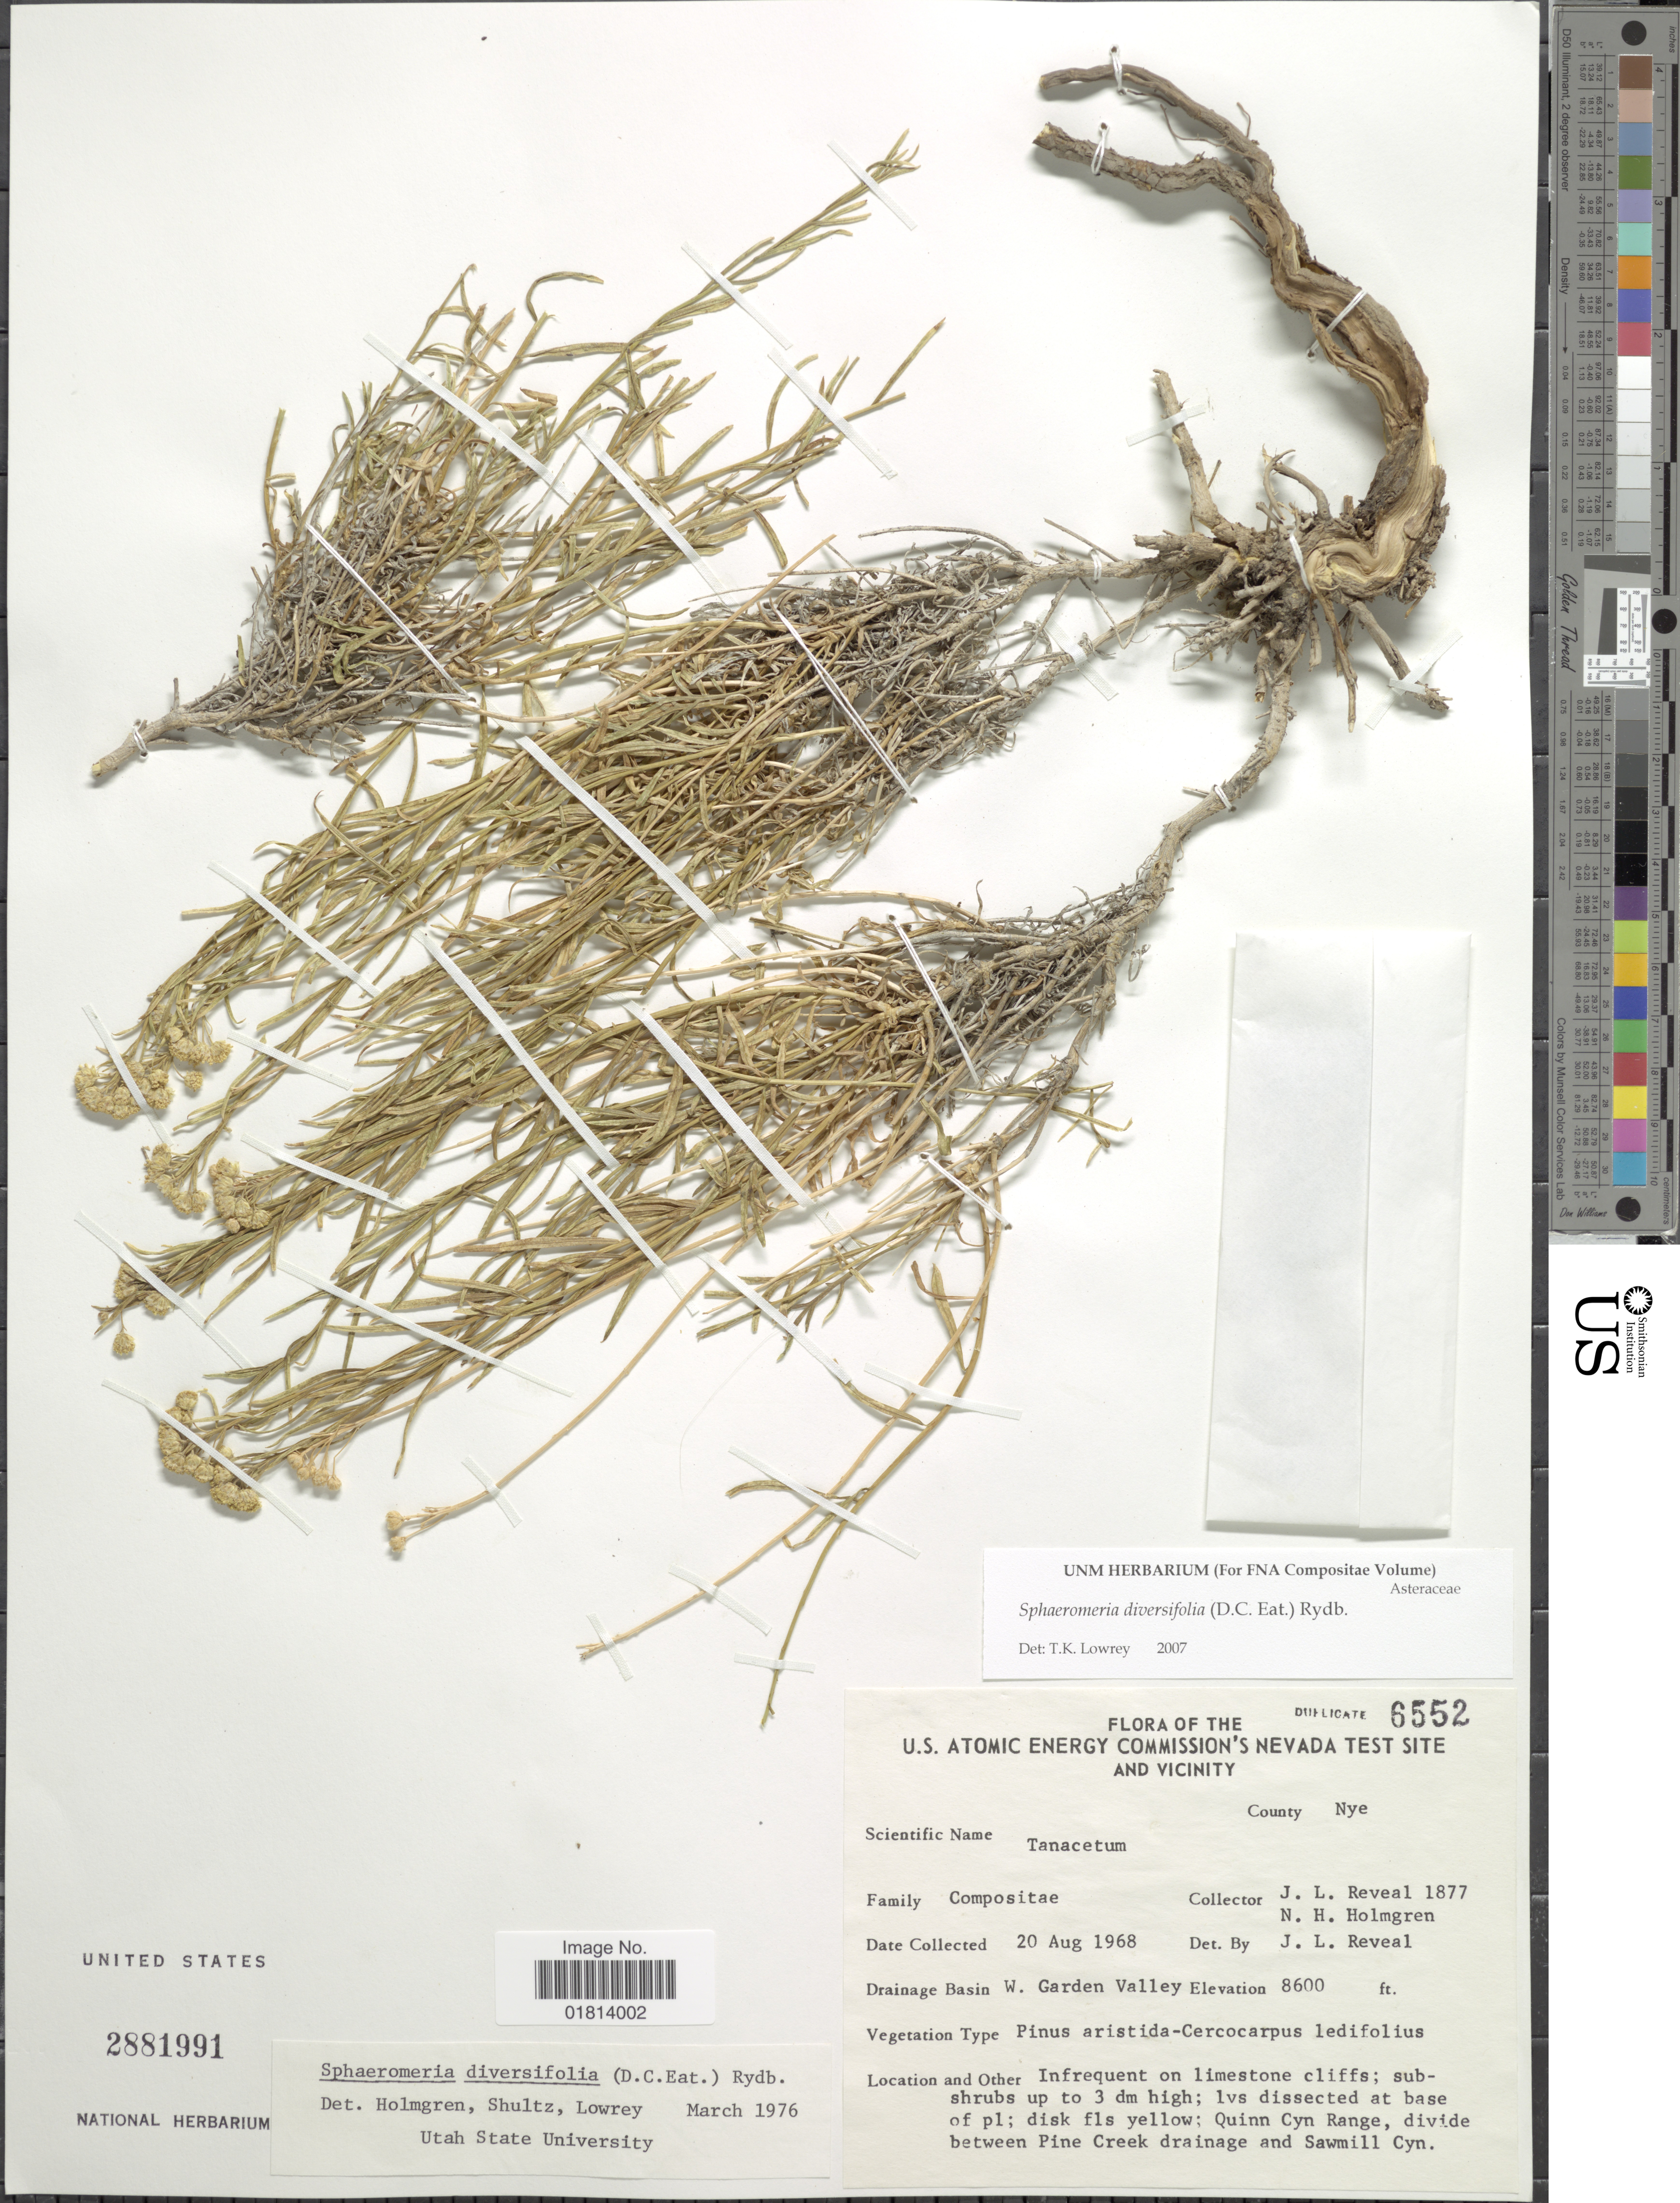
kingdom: Plantae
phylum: Tracheophyta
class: Magnoliopsida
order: Asterales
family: Asteraceae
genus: Sphaeromeria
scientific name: Sphaeromeria diversifolia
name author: (D.C. Eaton) Rydb.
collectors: J. L. Reveal & N. H. Holmgren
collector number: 1877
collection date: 1968-08-20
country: United States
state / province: Nevada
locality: U.S. Atomic Energie Commission's Nevada Test Site and Vicinity. County Nye. W. Garden Valley. Quinn Cyn Range, divide between Pine Creek drainage and Sawmill Cyn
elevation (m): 2621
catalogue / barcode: US 2881991